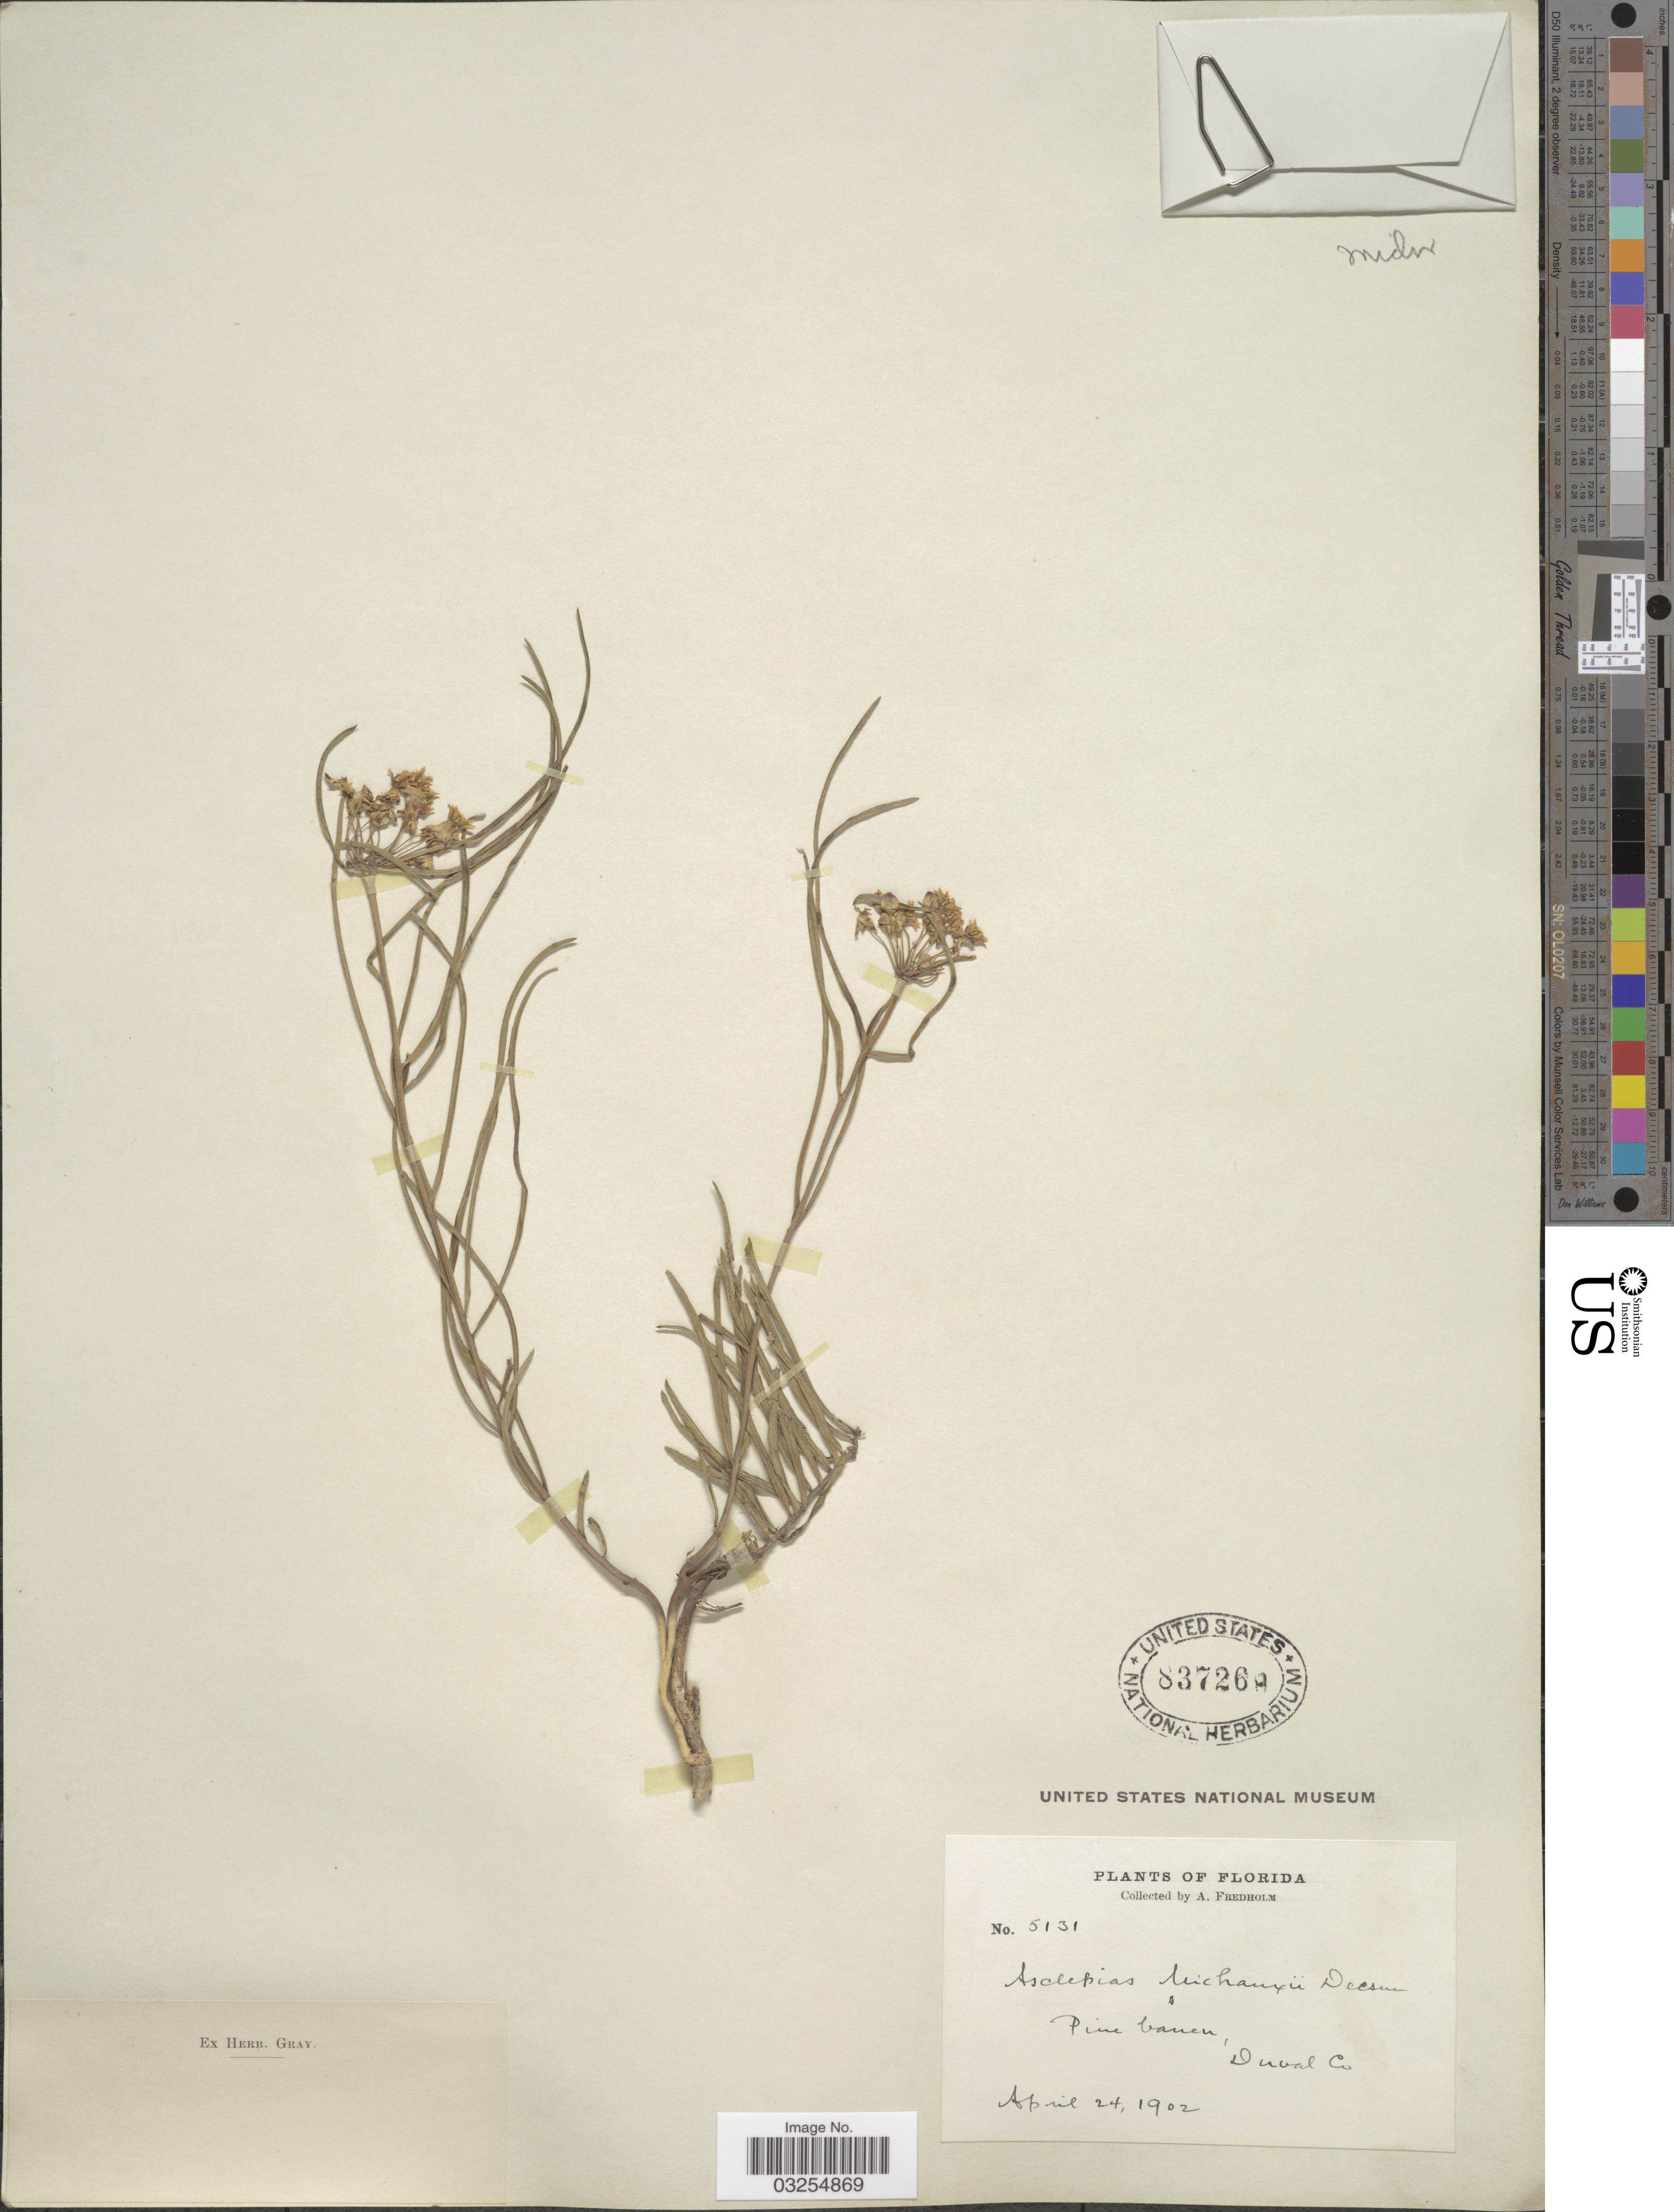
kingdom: Plantae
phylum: Tracheophyta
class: Magnoliopsida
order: Gentianales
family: Apocynaceae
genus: Asclepias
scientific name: Asclepias michauxii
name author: Decne.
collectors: A. Fredholm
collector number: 5131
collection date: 1902-04-24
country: United States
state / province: Florida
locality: Pine barren, Duval Co.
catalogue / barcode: US 837269